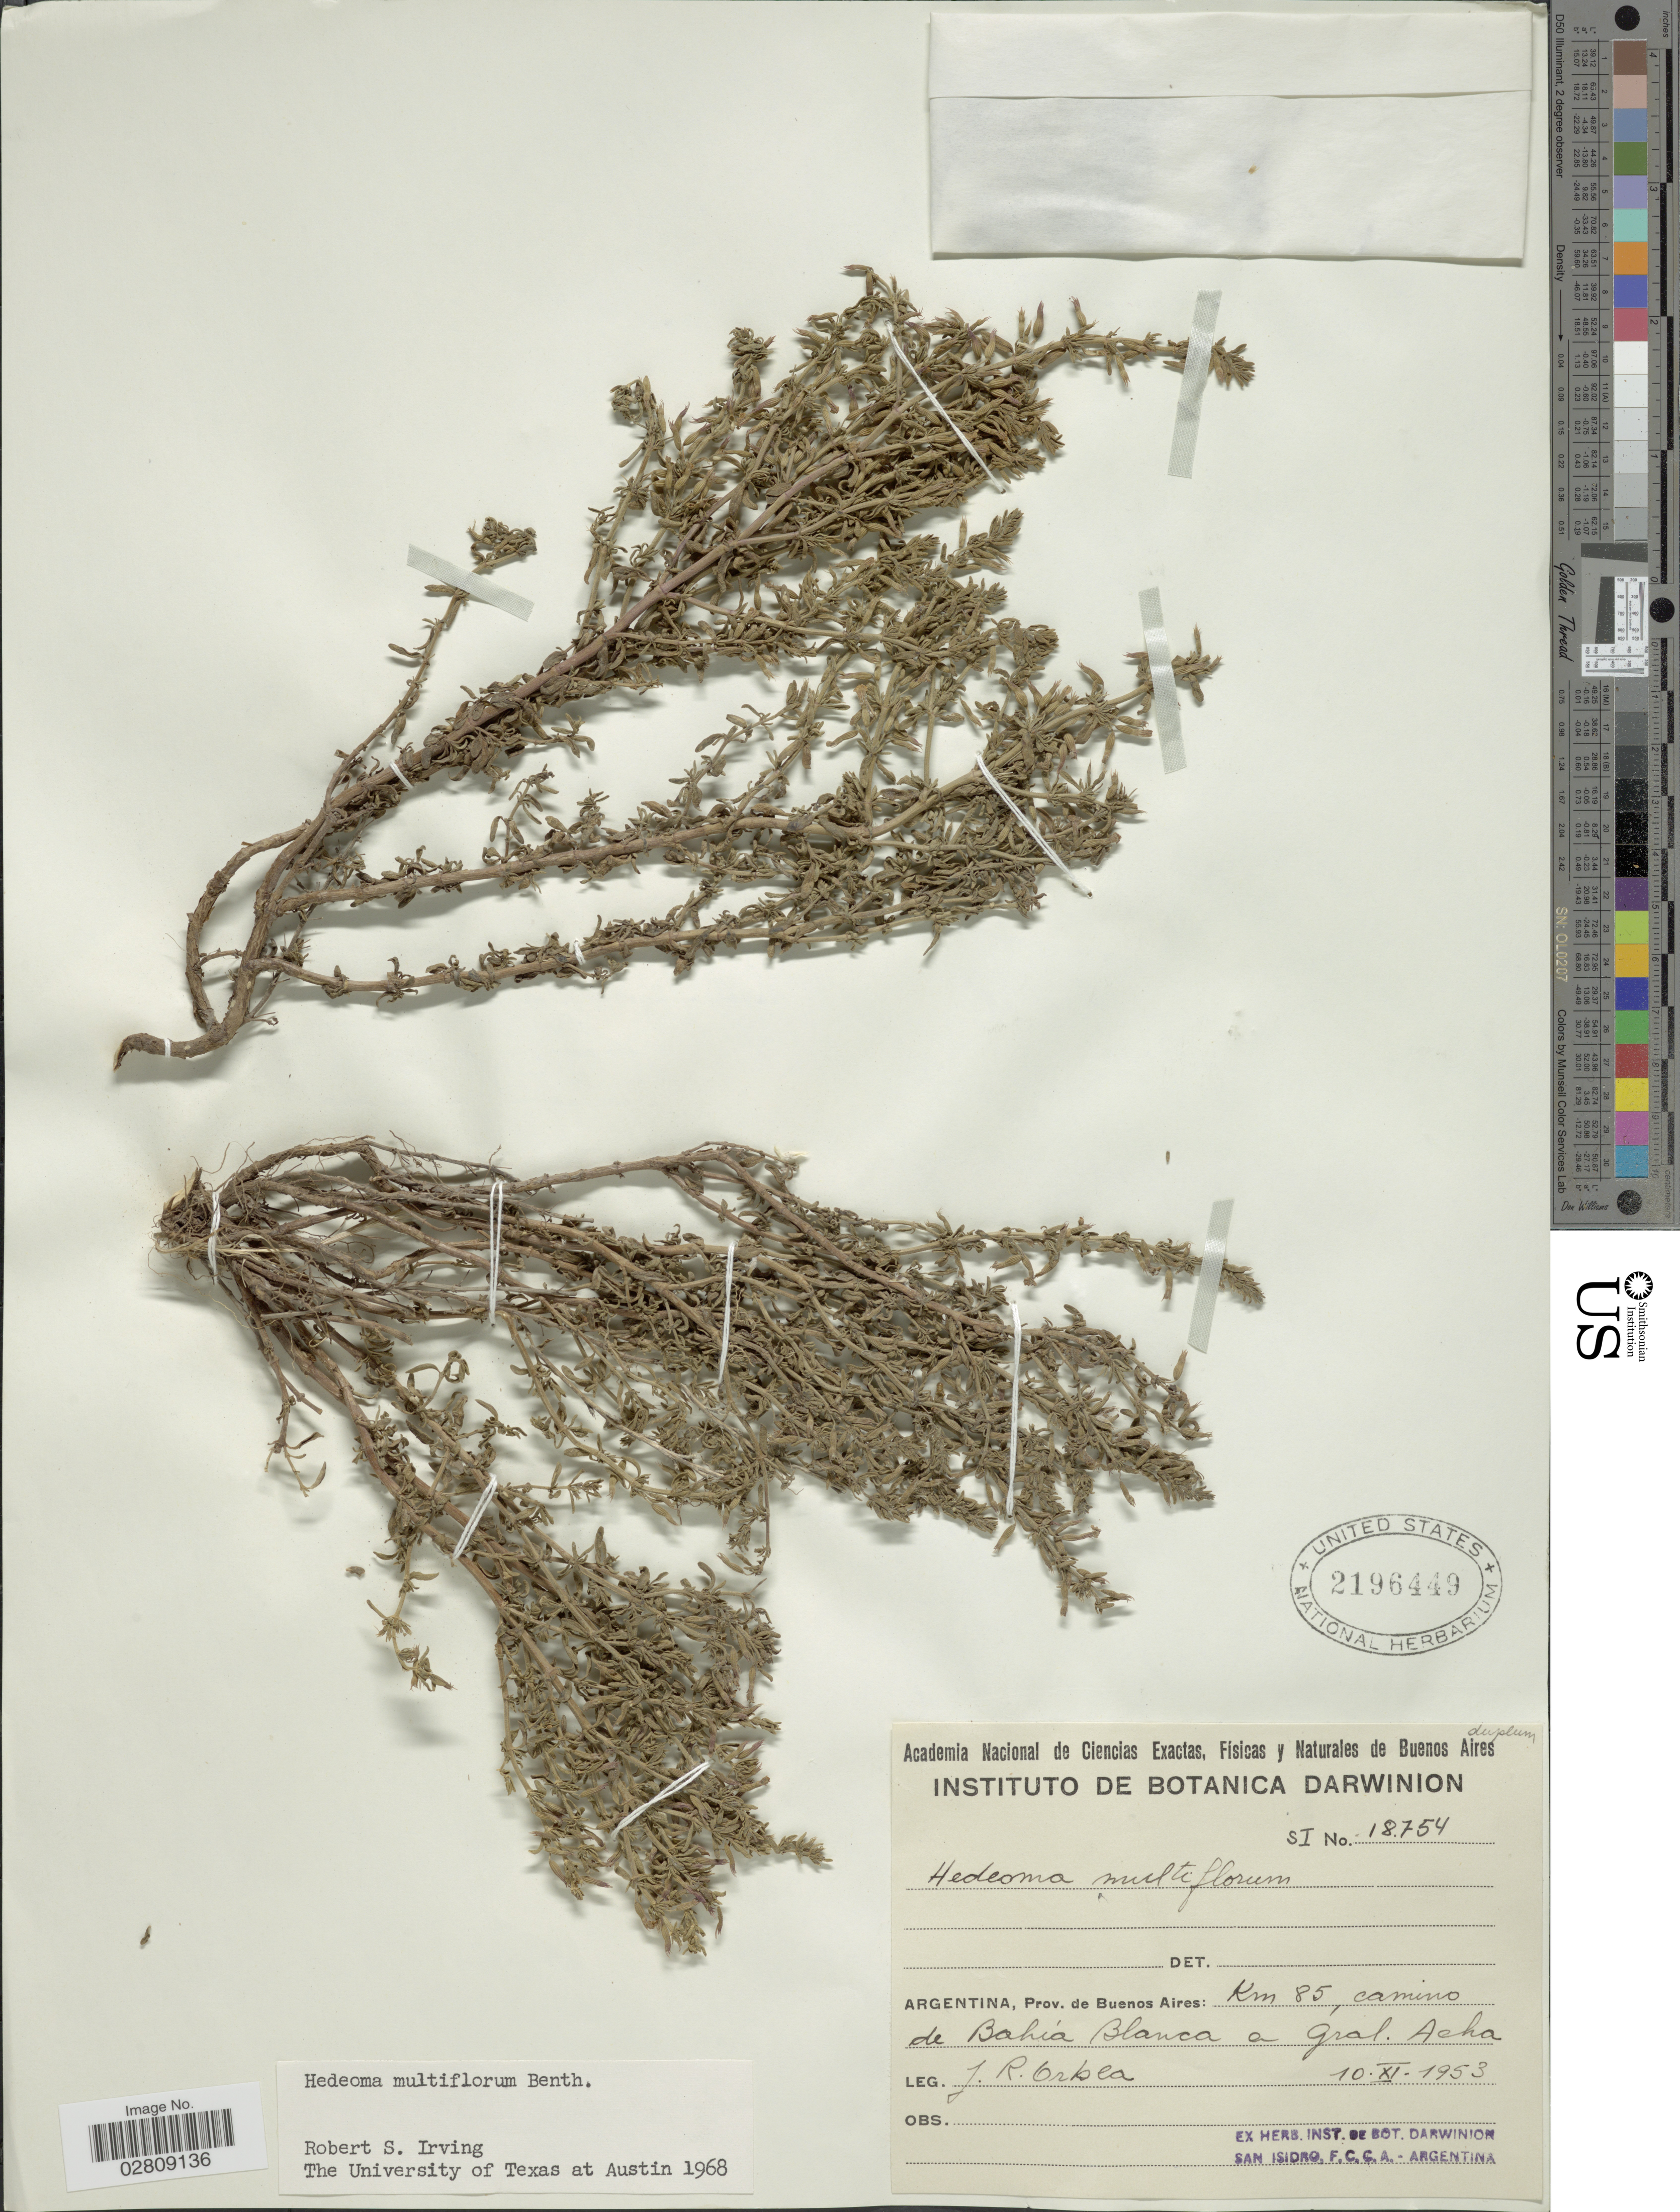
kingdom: Plantae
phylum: Tracheophyta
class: Magnoliopsida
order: Lamiales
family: Lamiaceae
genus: Hedeoma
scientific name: Hedeoma multiflora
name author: Benth.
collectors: J. Orbea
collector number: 18754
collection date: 1953-11-10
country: Argentina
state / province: Buenos Aires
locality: Km 85, camino de Bahia Blanca a gral. Acha.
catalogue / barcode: US 2196449